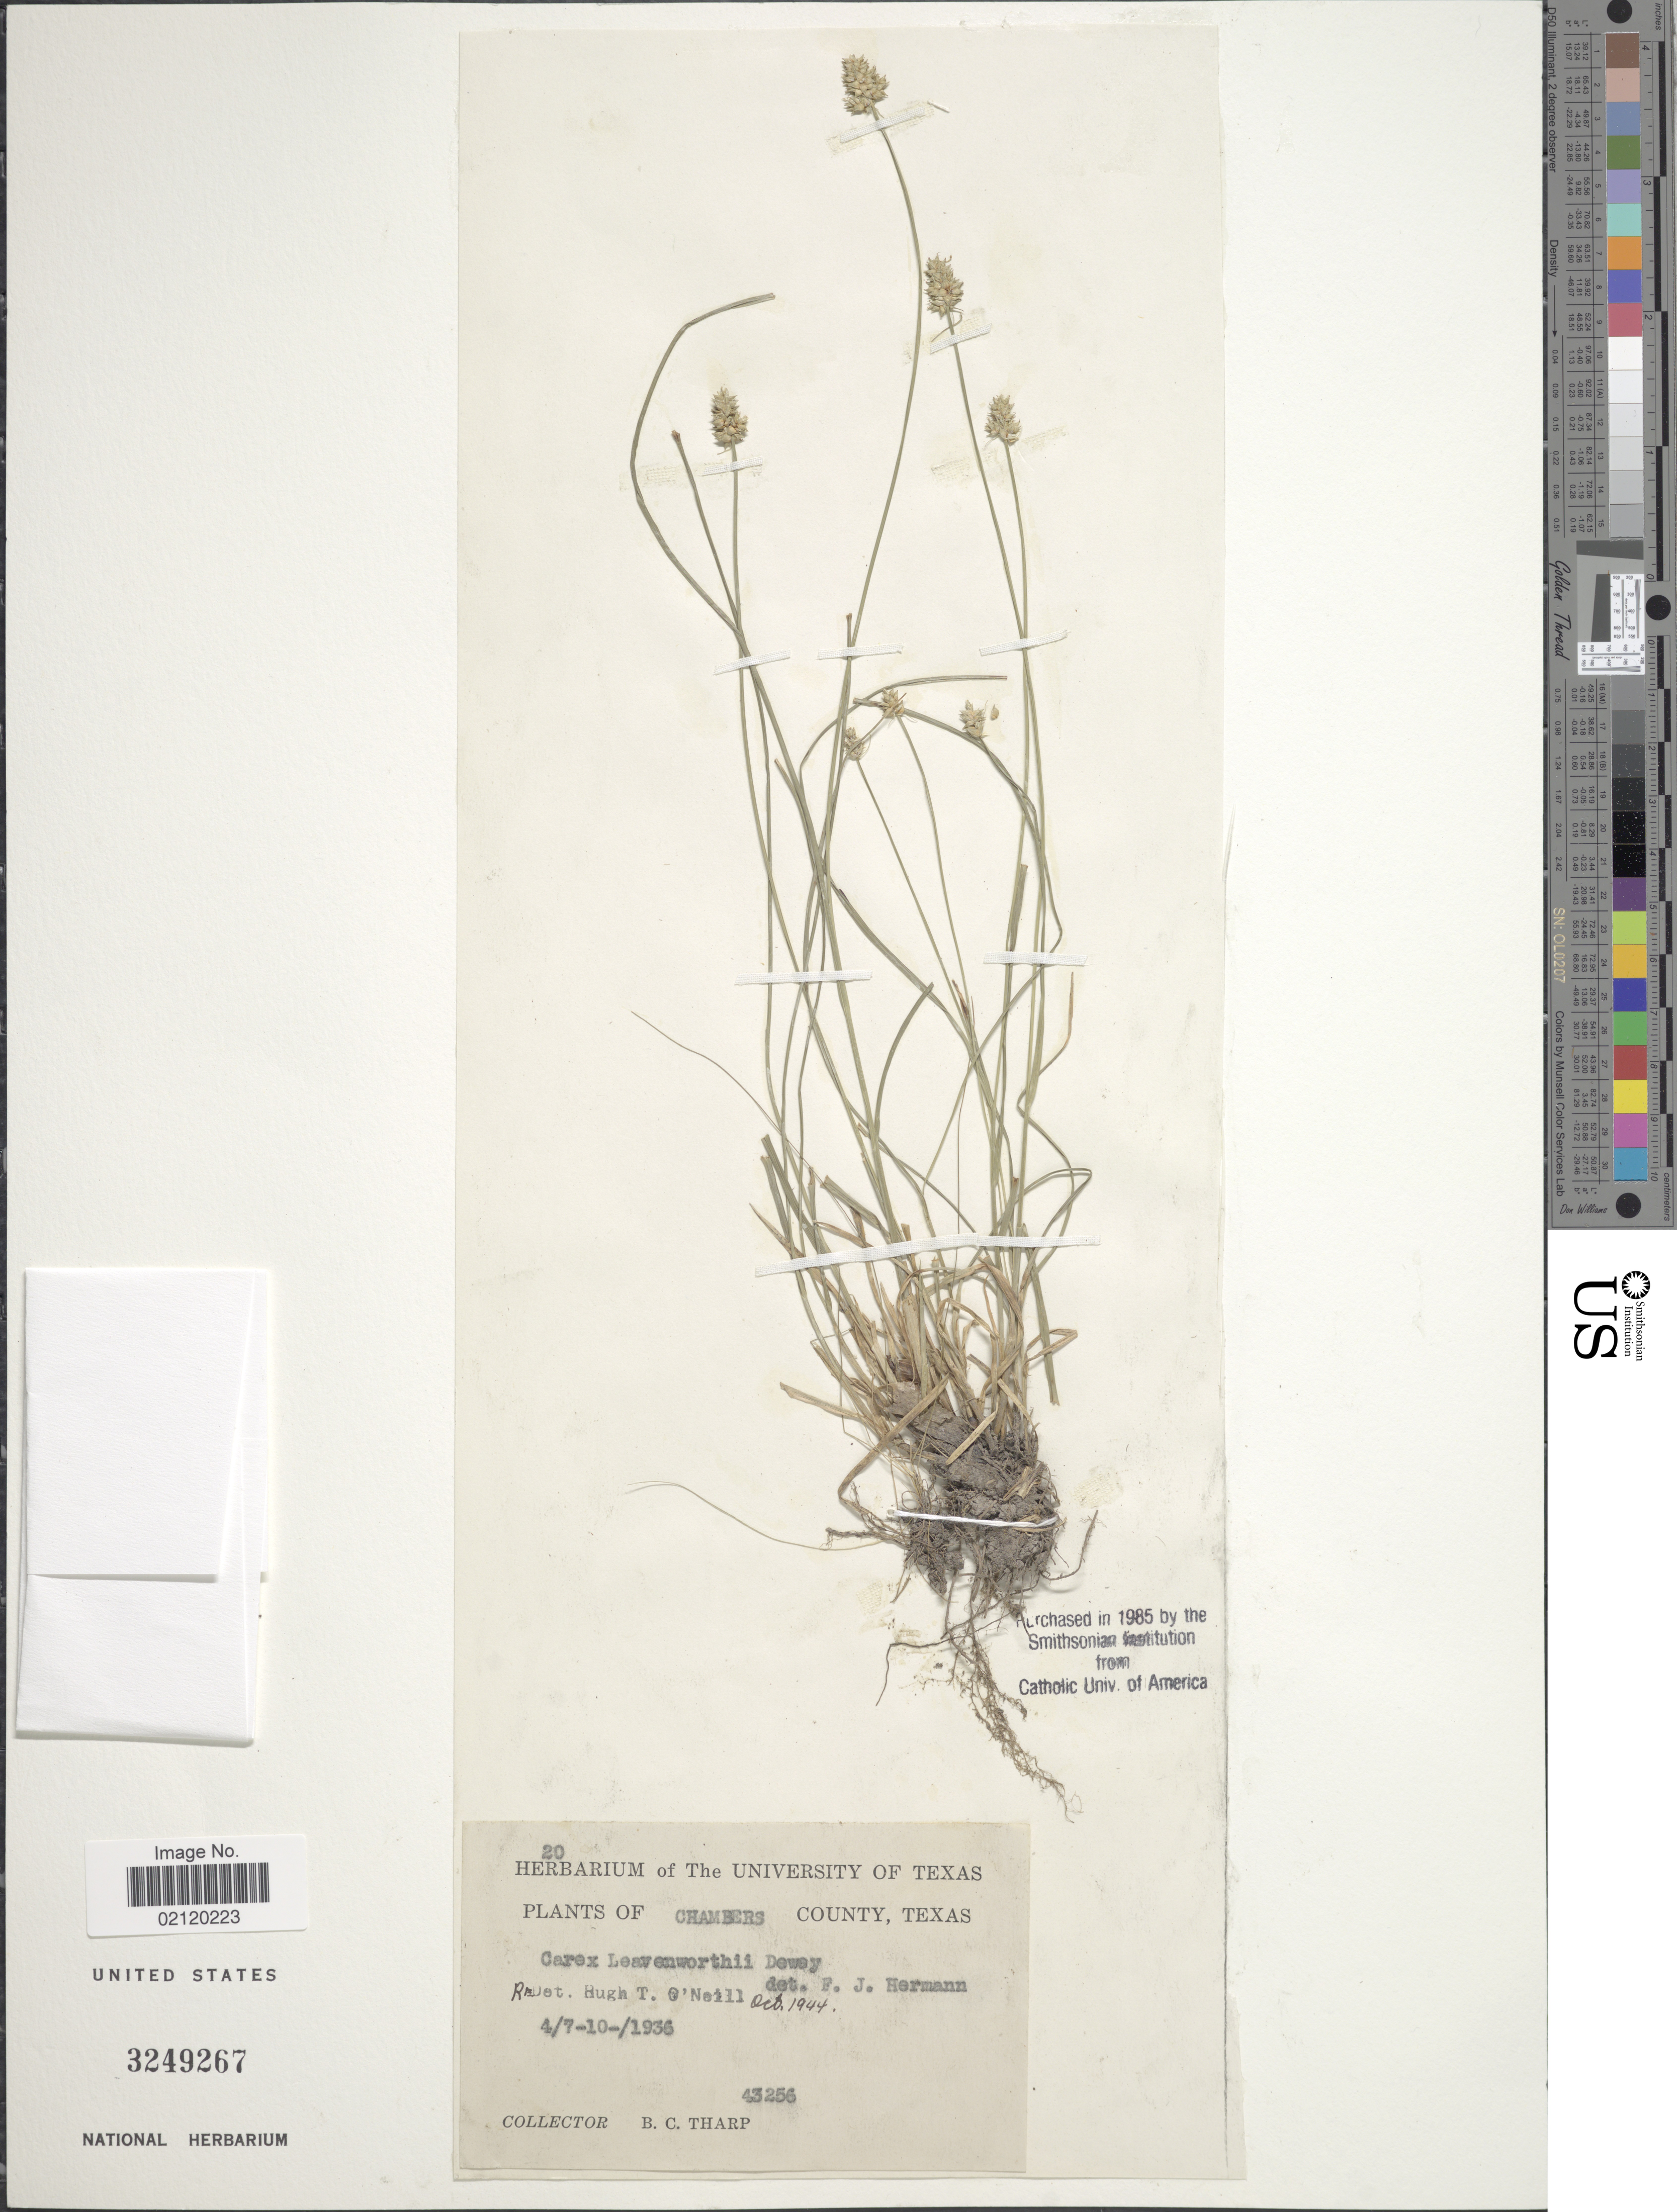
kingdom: Plantae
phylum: Tracheophyta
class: Liliopsida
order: Poales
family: Cyperaceae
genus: Carex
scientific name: Carex leavenworthii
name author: Dewey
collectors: B. C. Tharp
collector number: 43256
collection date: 1936-04-07/1936-04-10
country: United States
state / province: Texas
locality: Chambers County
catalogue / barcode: US 3249267